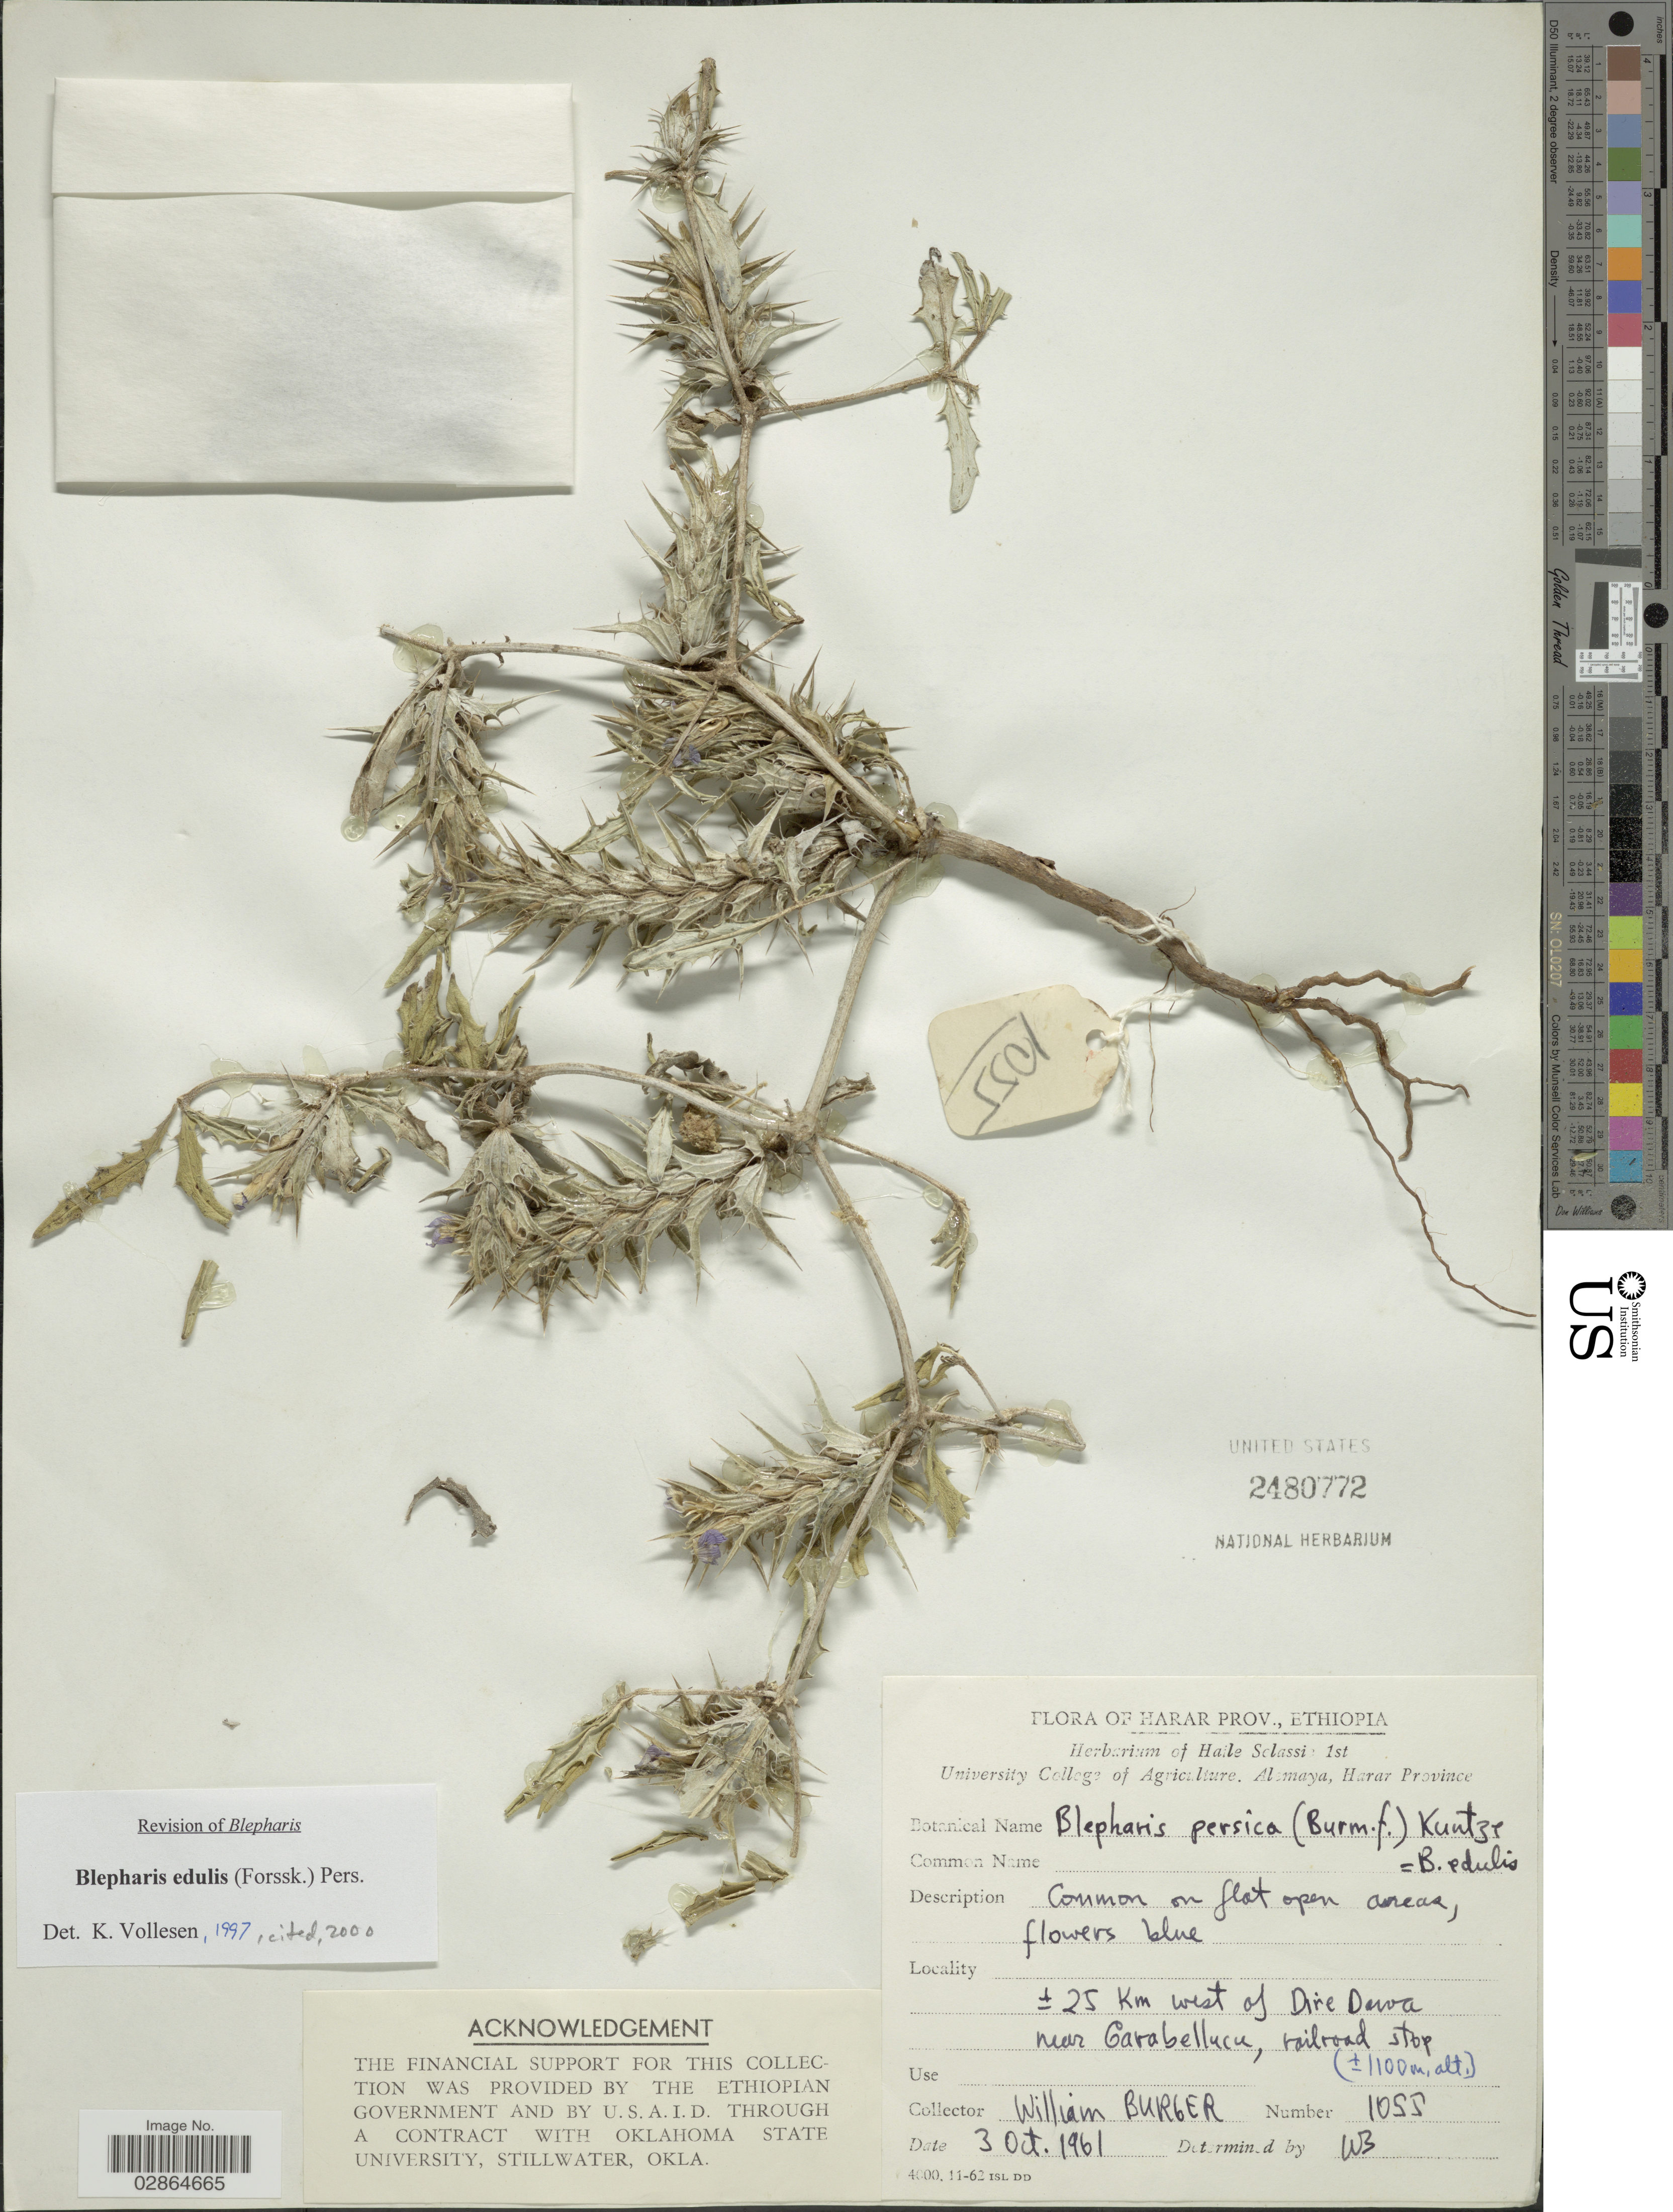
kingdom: Plantae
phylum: Tracheophyta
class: Magnoliopsida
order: Lamiales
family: Acanthaceae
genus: Blepharis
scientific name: Blepharis edulis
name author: (Forssk.) Pers.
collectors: W. Burger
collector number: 1055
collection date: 1961-10-03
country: Ethiopia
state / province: Dire Dawa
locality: Harar Prov., ± 25 Km west of Dire Dawa near Garabellucu, railroad stop.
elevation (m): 1100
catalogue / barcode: US 2480772